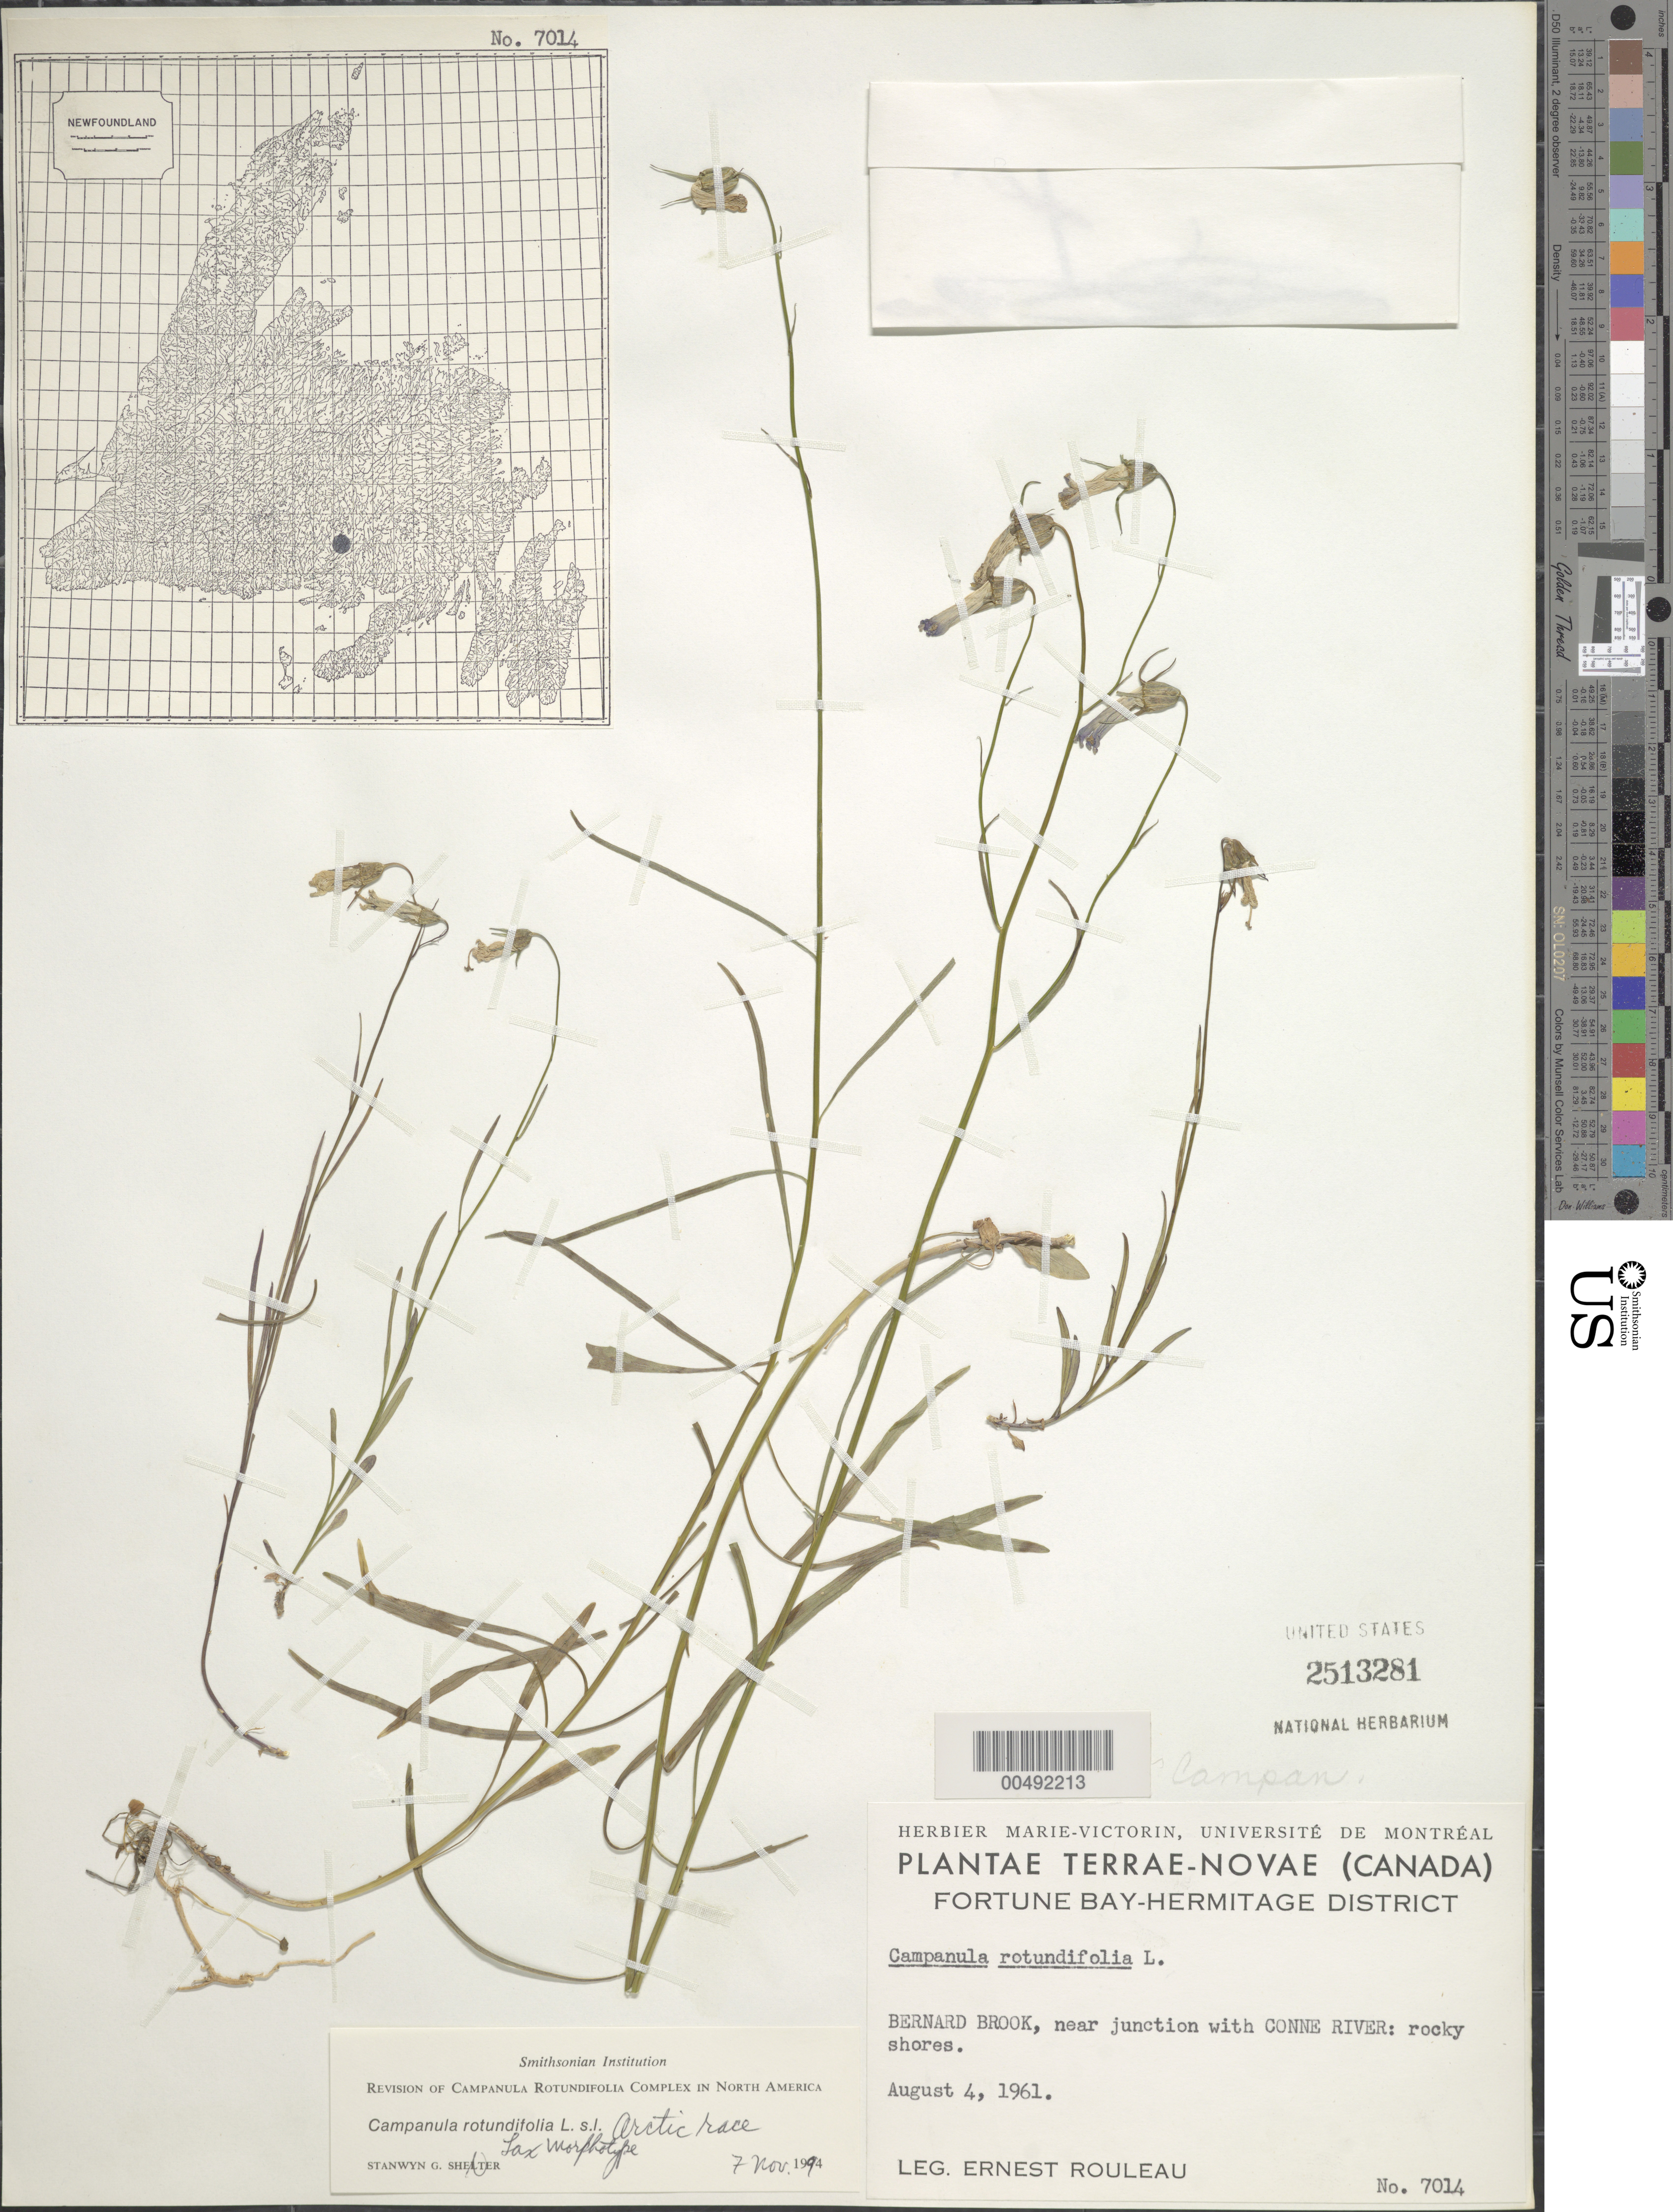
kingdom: Plantae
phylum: Tracheophyta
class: Magnoliopsida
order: Asterales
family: Campanulaceae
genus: Campanula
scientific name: Campanula rotundifolia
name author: L.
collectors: E. Rouleau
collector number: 7014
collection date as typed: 04 Aug 1961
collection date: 1961-08-04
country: Canada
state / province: Newfoundland and Labrador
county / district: Fortune Bay-Hermitage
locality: Fortune Bay - Hermitage District, Bernard Brook, near junction with Conne River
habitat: rocky shores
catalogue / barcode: US 2513281